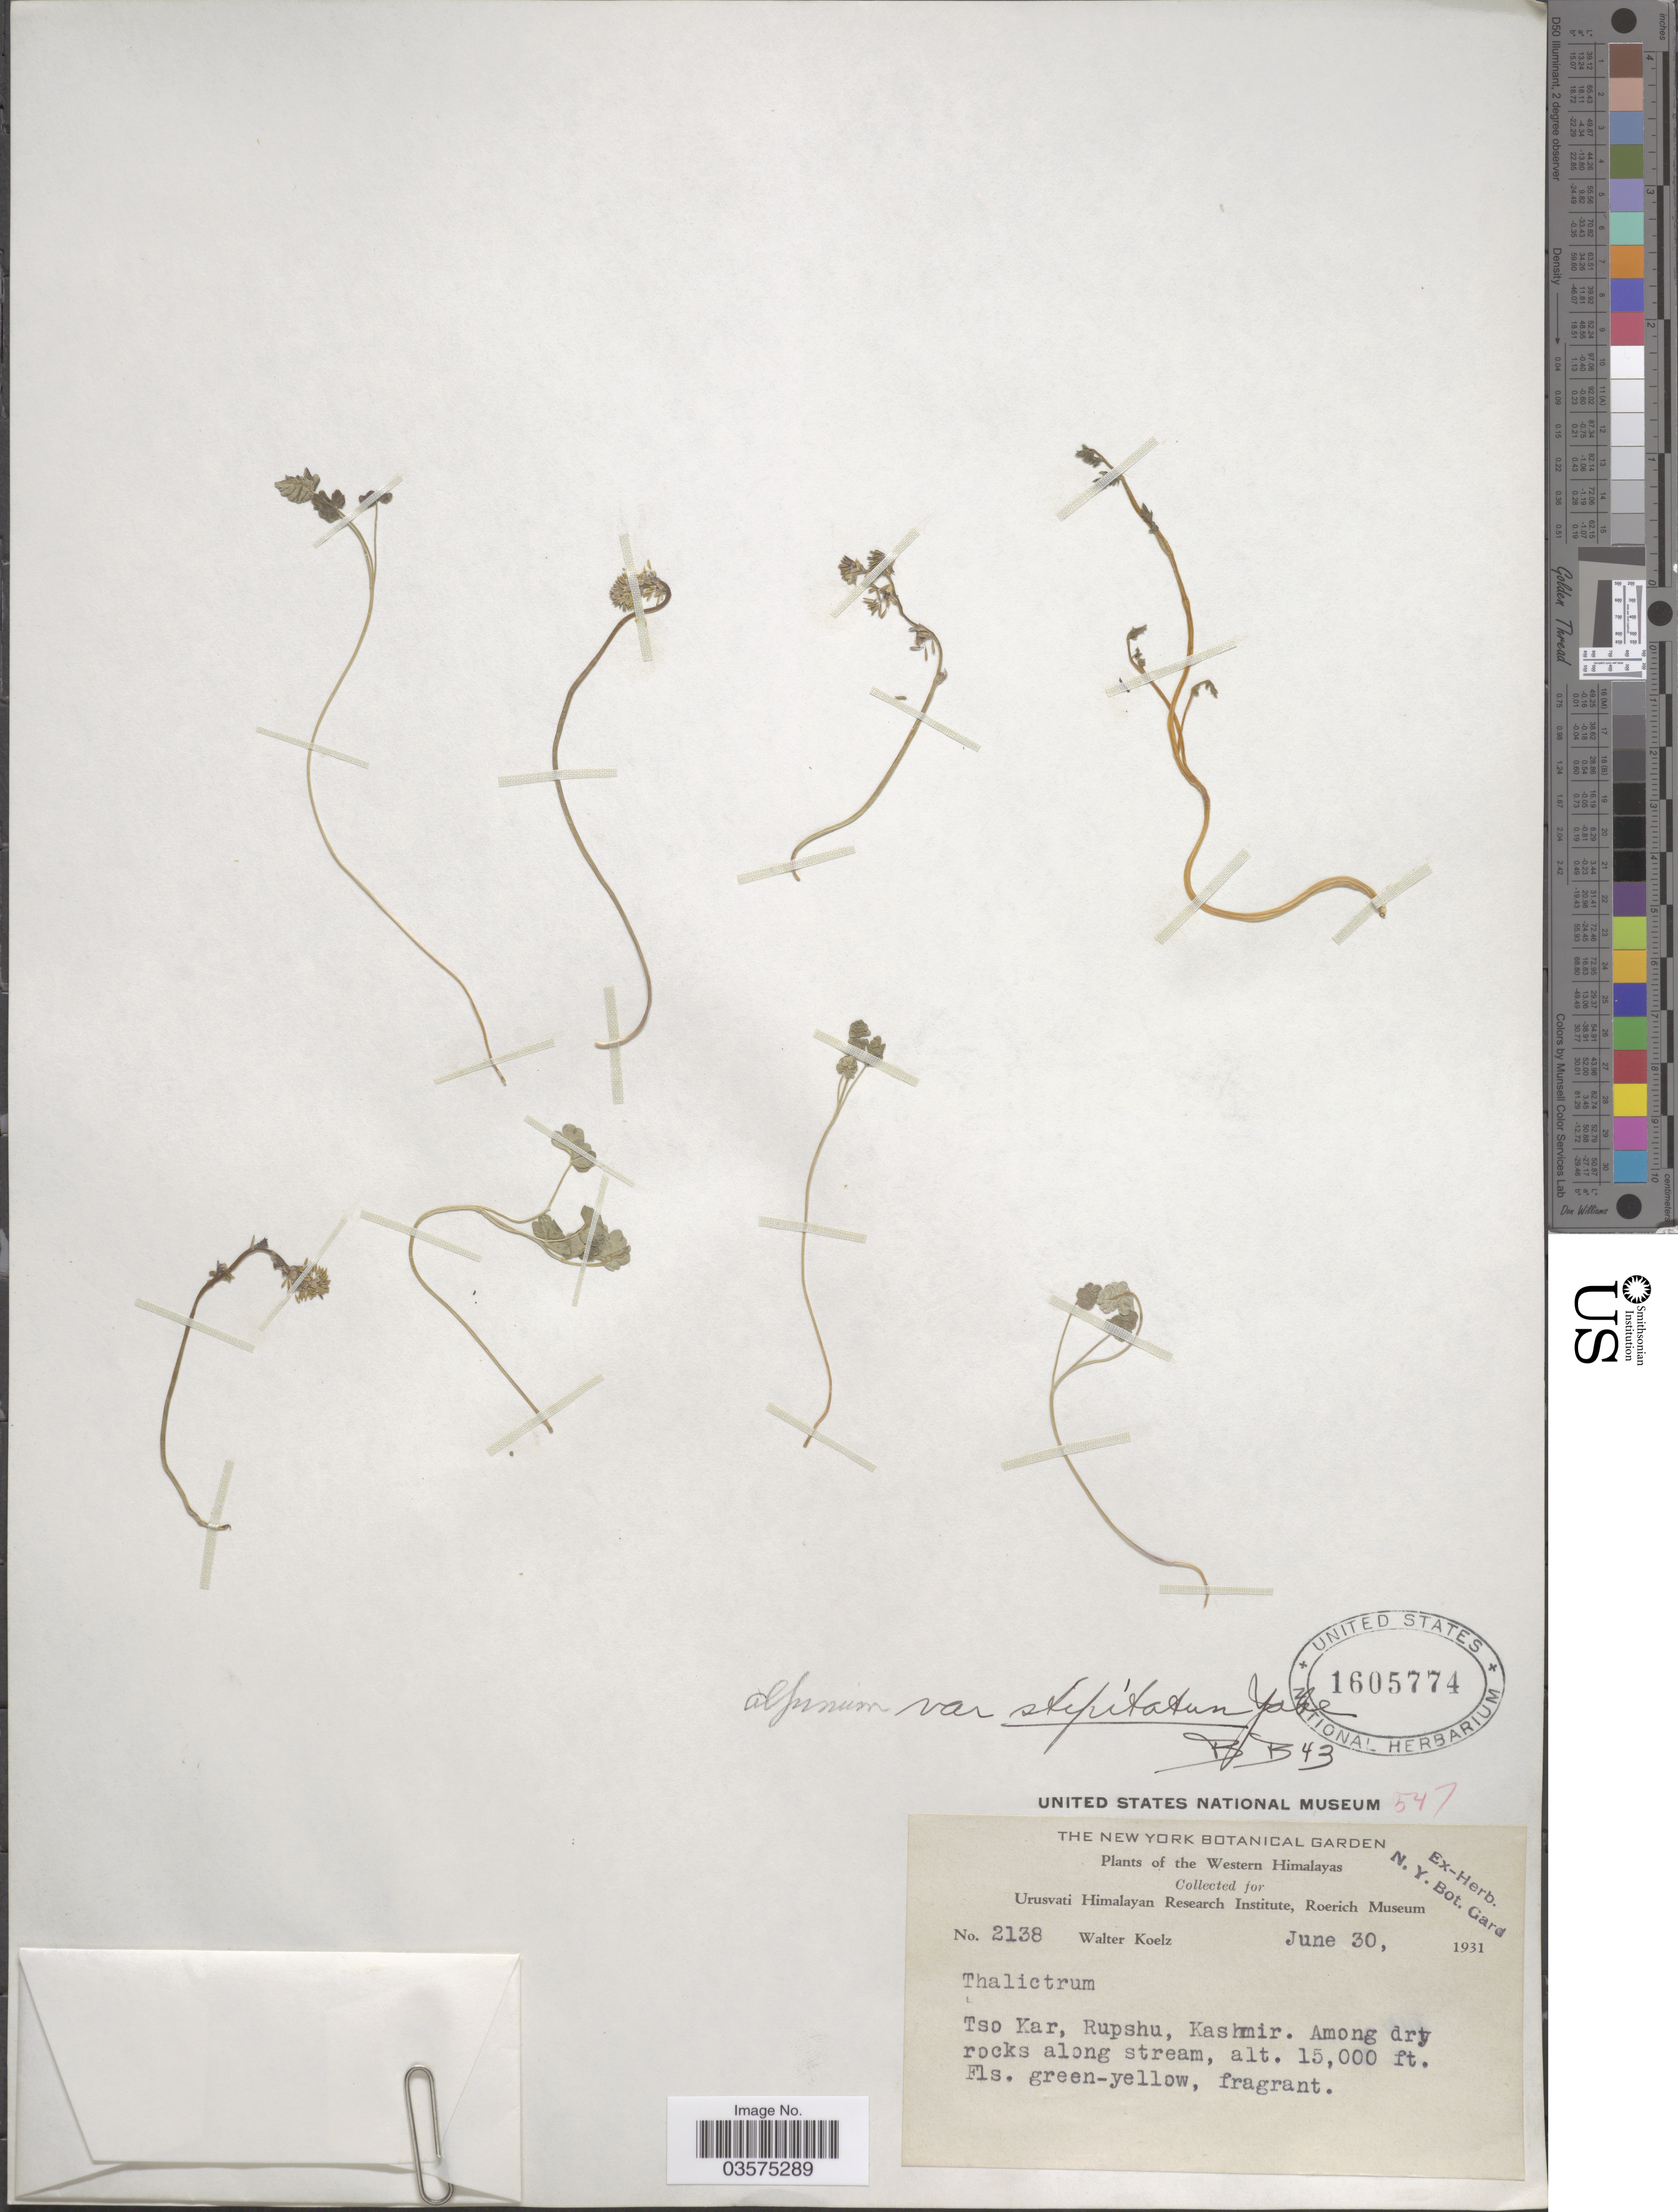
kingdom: Plantae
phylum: Tracheophyta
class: Magnoliopsida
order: Ranunculales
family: Ranunculaceae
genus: Thalictrum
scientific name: Thalictrum alpinum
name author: L.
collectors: W. N. Koelz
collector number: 2138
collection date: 1931-06-30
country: India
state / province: Jammu and Kashmir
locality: The Western Himalayas. Tso Kar, Rupshu, Kashmir. Among dry rocks along stream.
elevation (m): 4572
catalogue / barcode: US 1605774